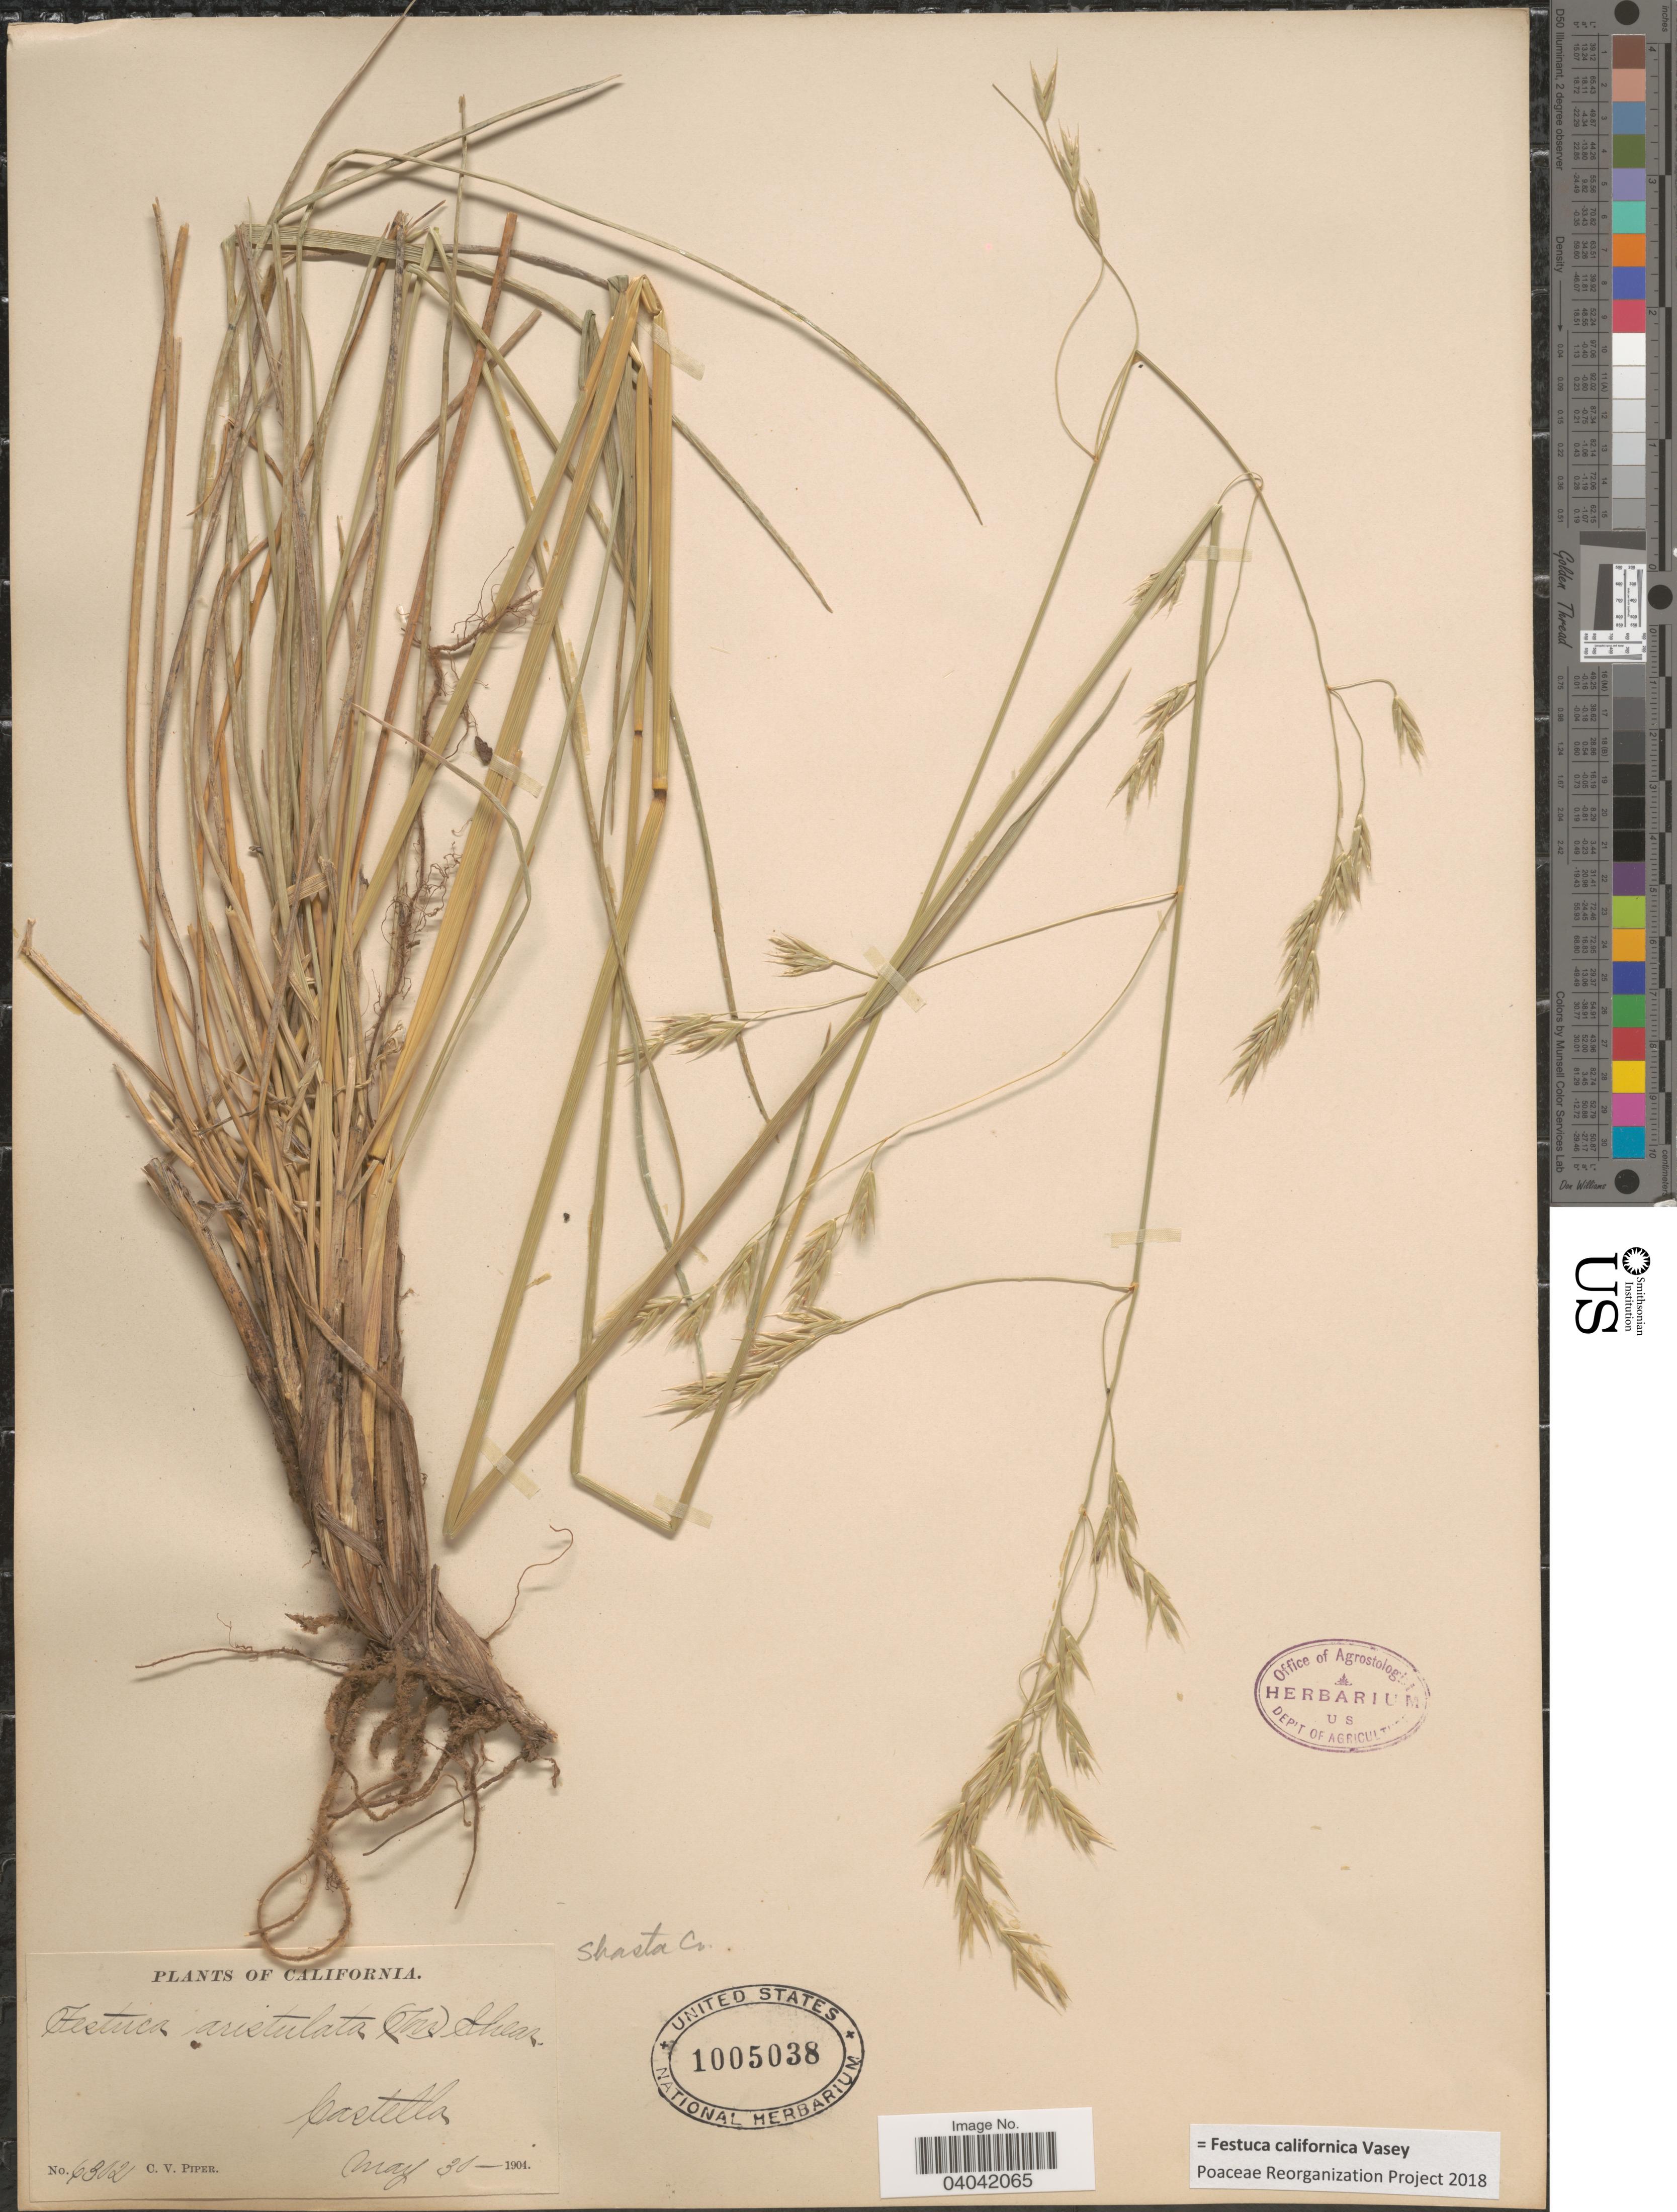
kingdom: Plantae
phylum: Tracheophyta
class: Liliopsida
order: Poales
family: Poaceae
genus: Festuca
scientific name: Festuca californica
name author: Vasey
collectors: C. V. Piper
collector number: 6302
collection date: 1904-05-30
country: United States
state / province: California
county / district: Shasta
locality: Castella. Shasta Co.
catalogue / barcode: US 1005038